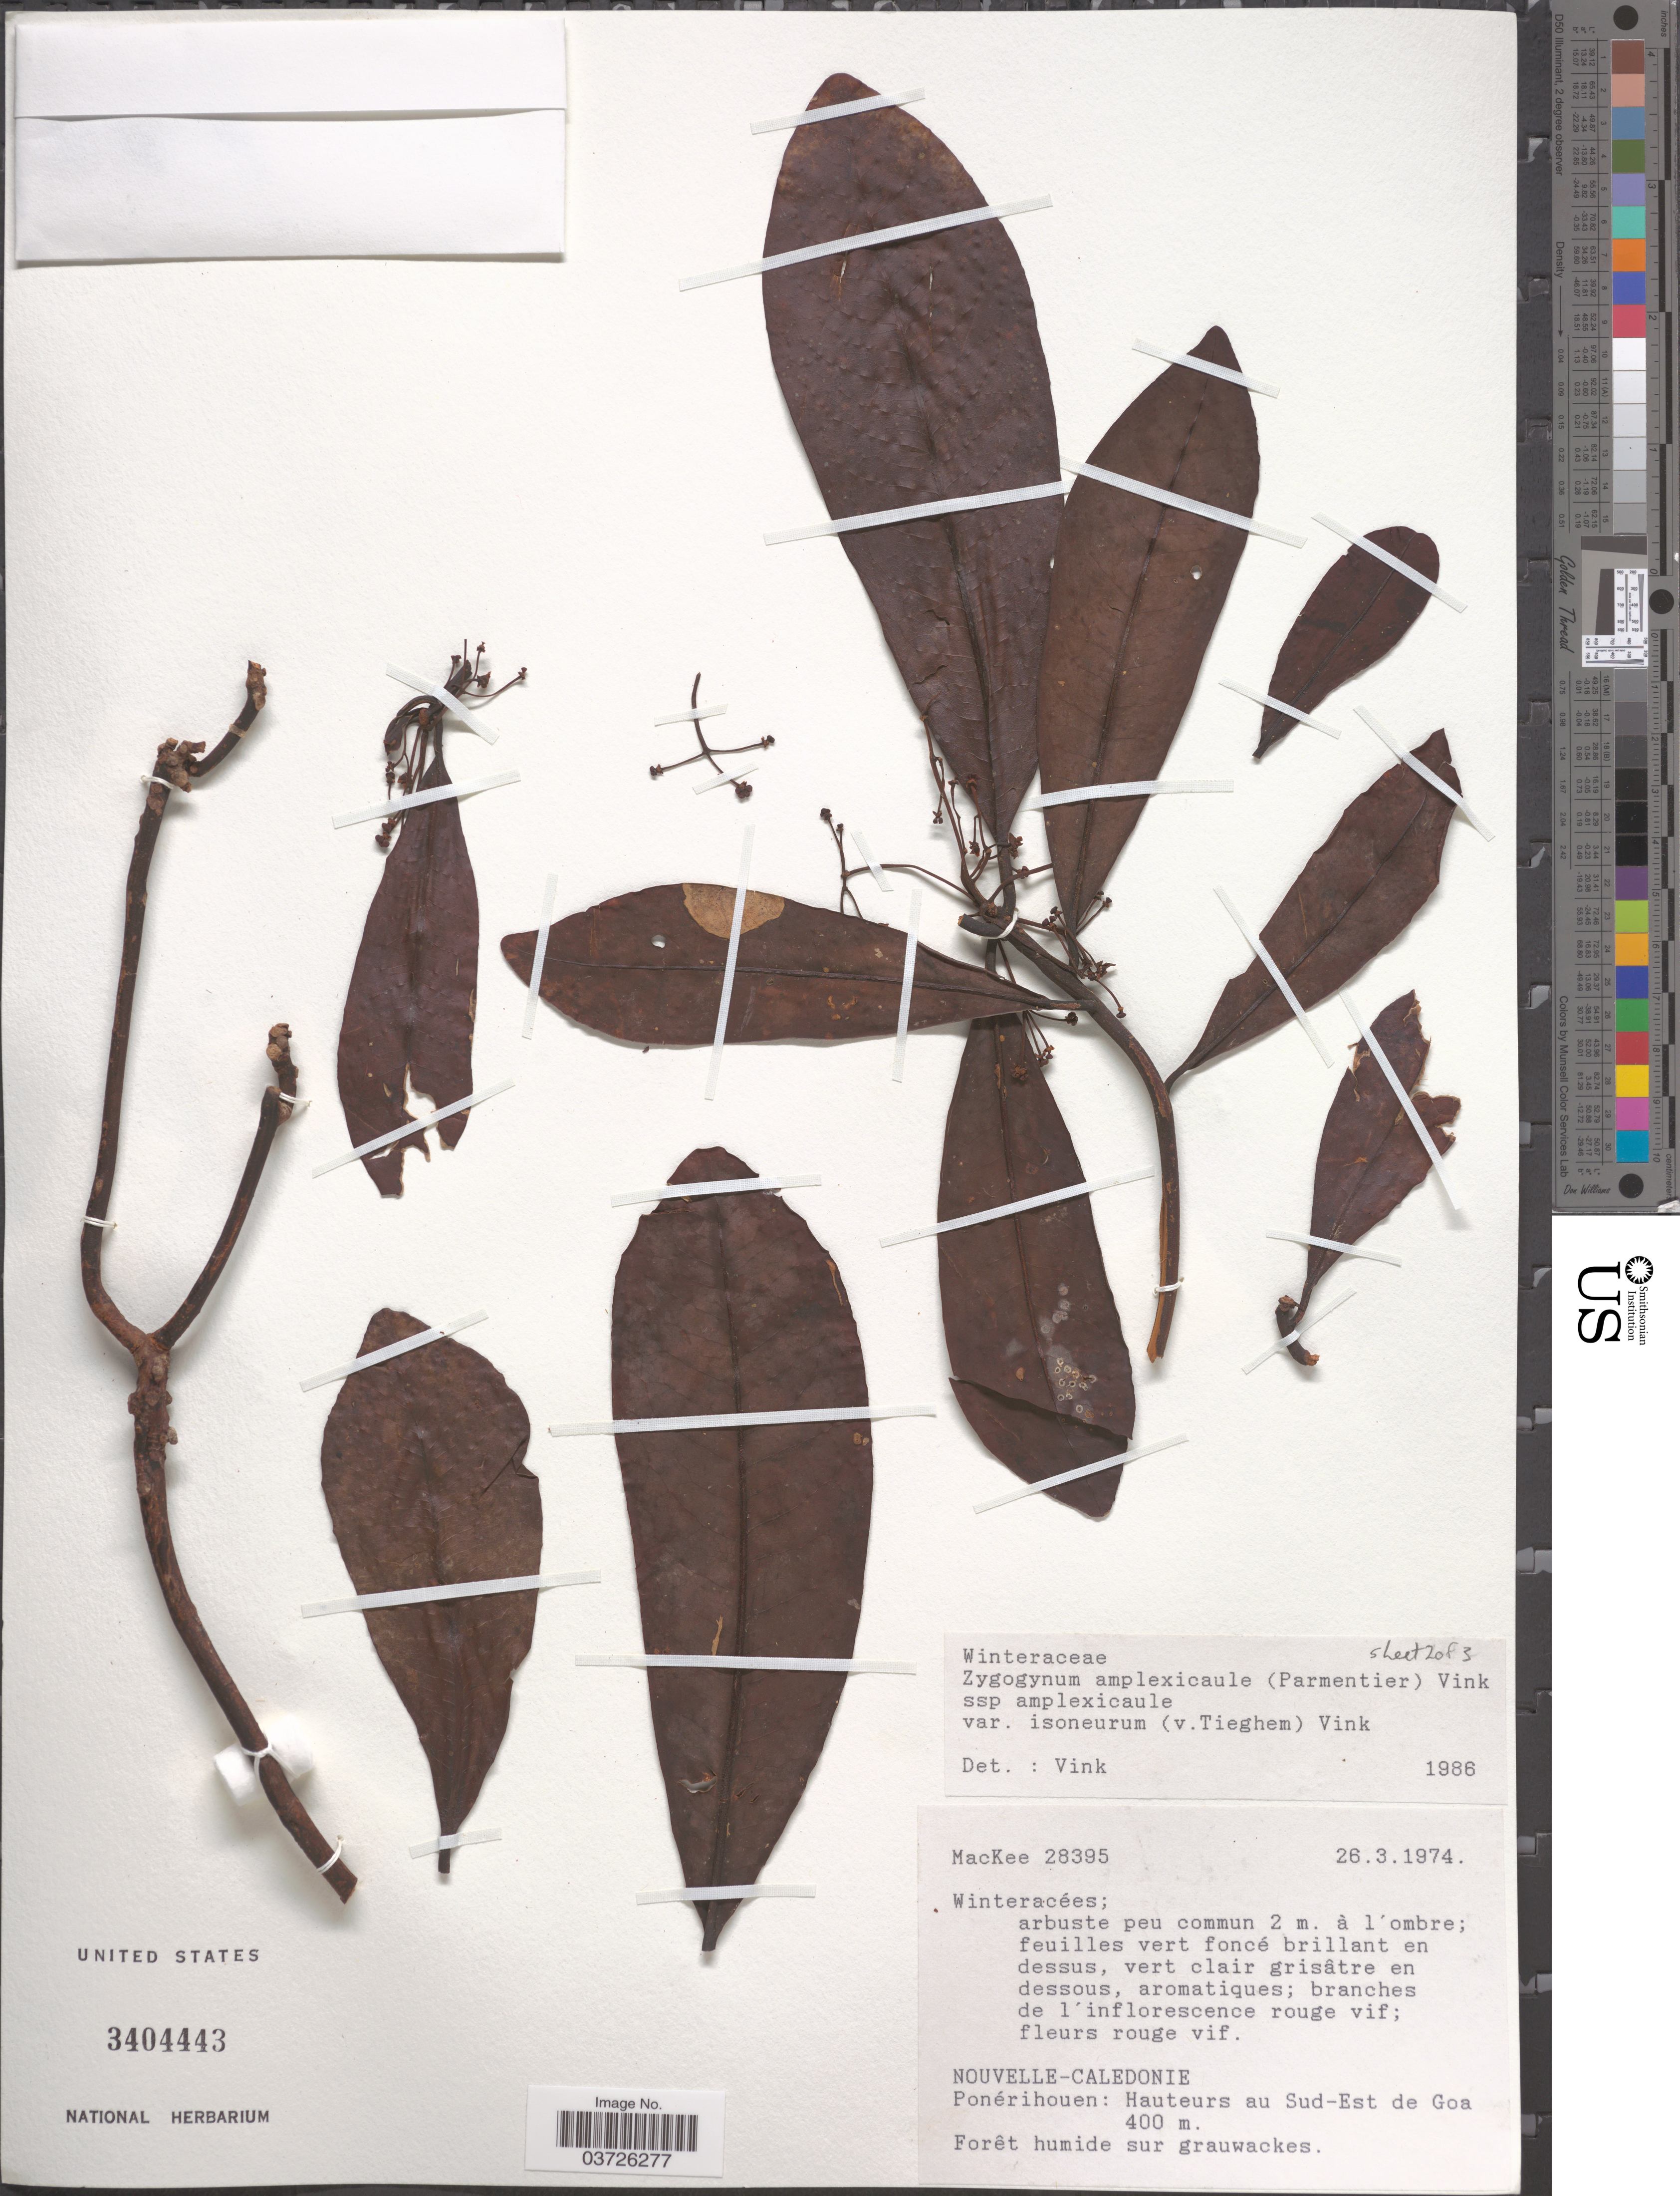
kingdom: Plantae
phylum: Tracheophyta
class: Magnoliopsida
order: Canellales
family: Winteraceae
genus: Zygogynum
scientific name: Zygogynum argenteum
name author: (A.C. Sm.) Vink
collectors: MacKee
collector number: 28395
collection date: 1974-03-26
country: New Caledonia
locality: Ponérihouen: Hauteurs au Sud-Est de Goa.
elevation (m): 400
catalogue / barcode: US 3404443